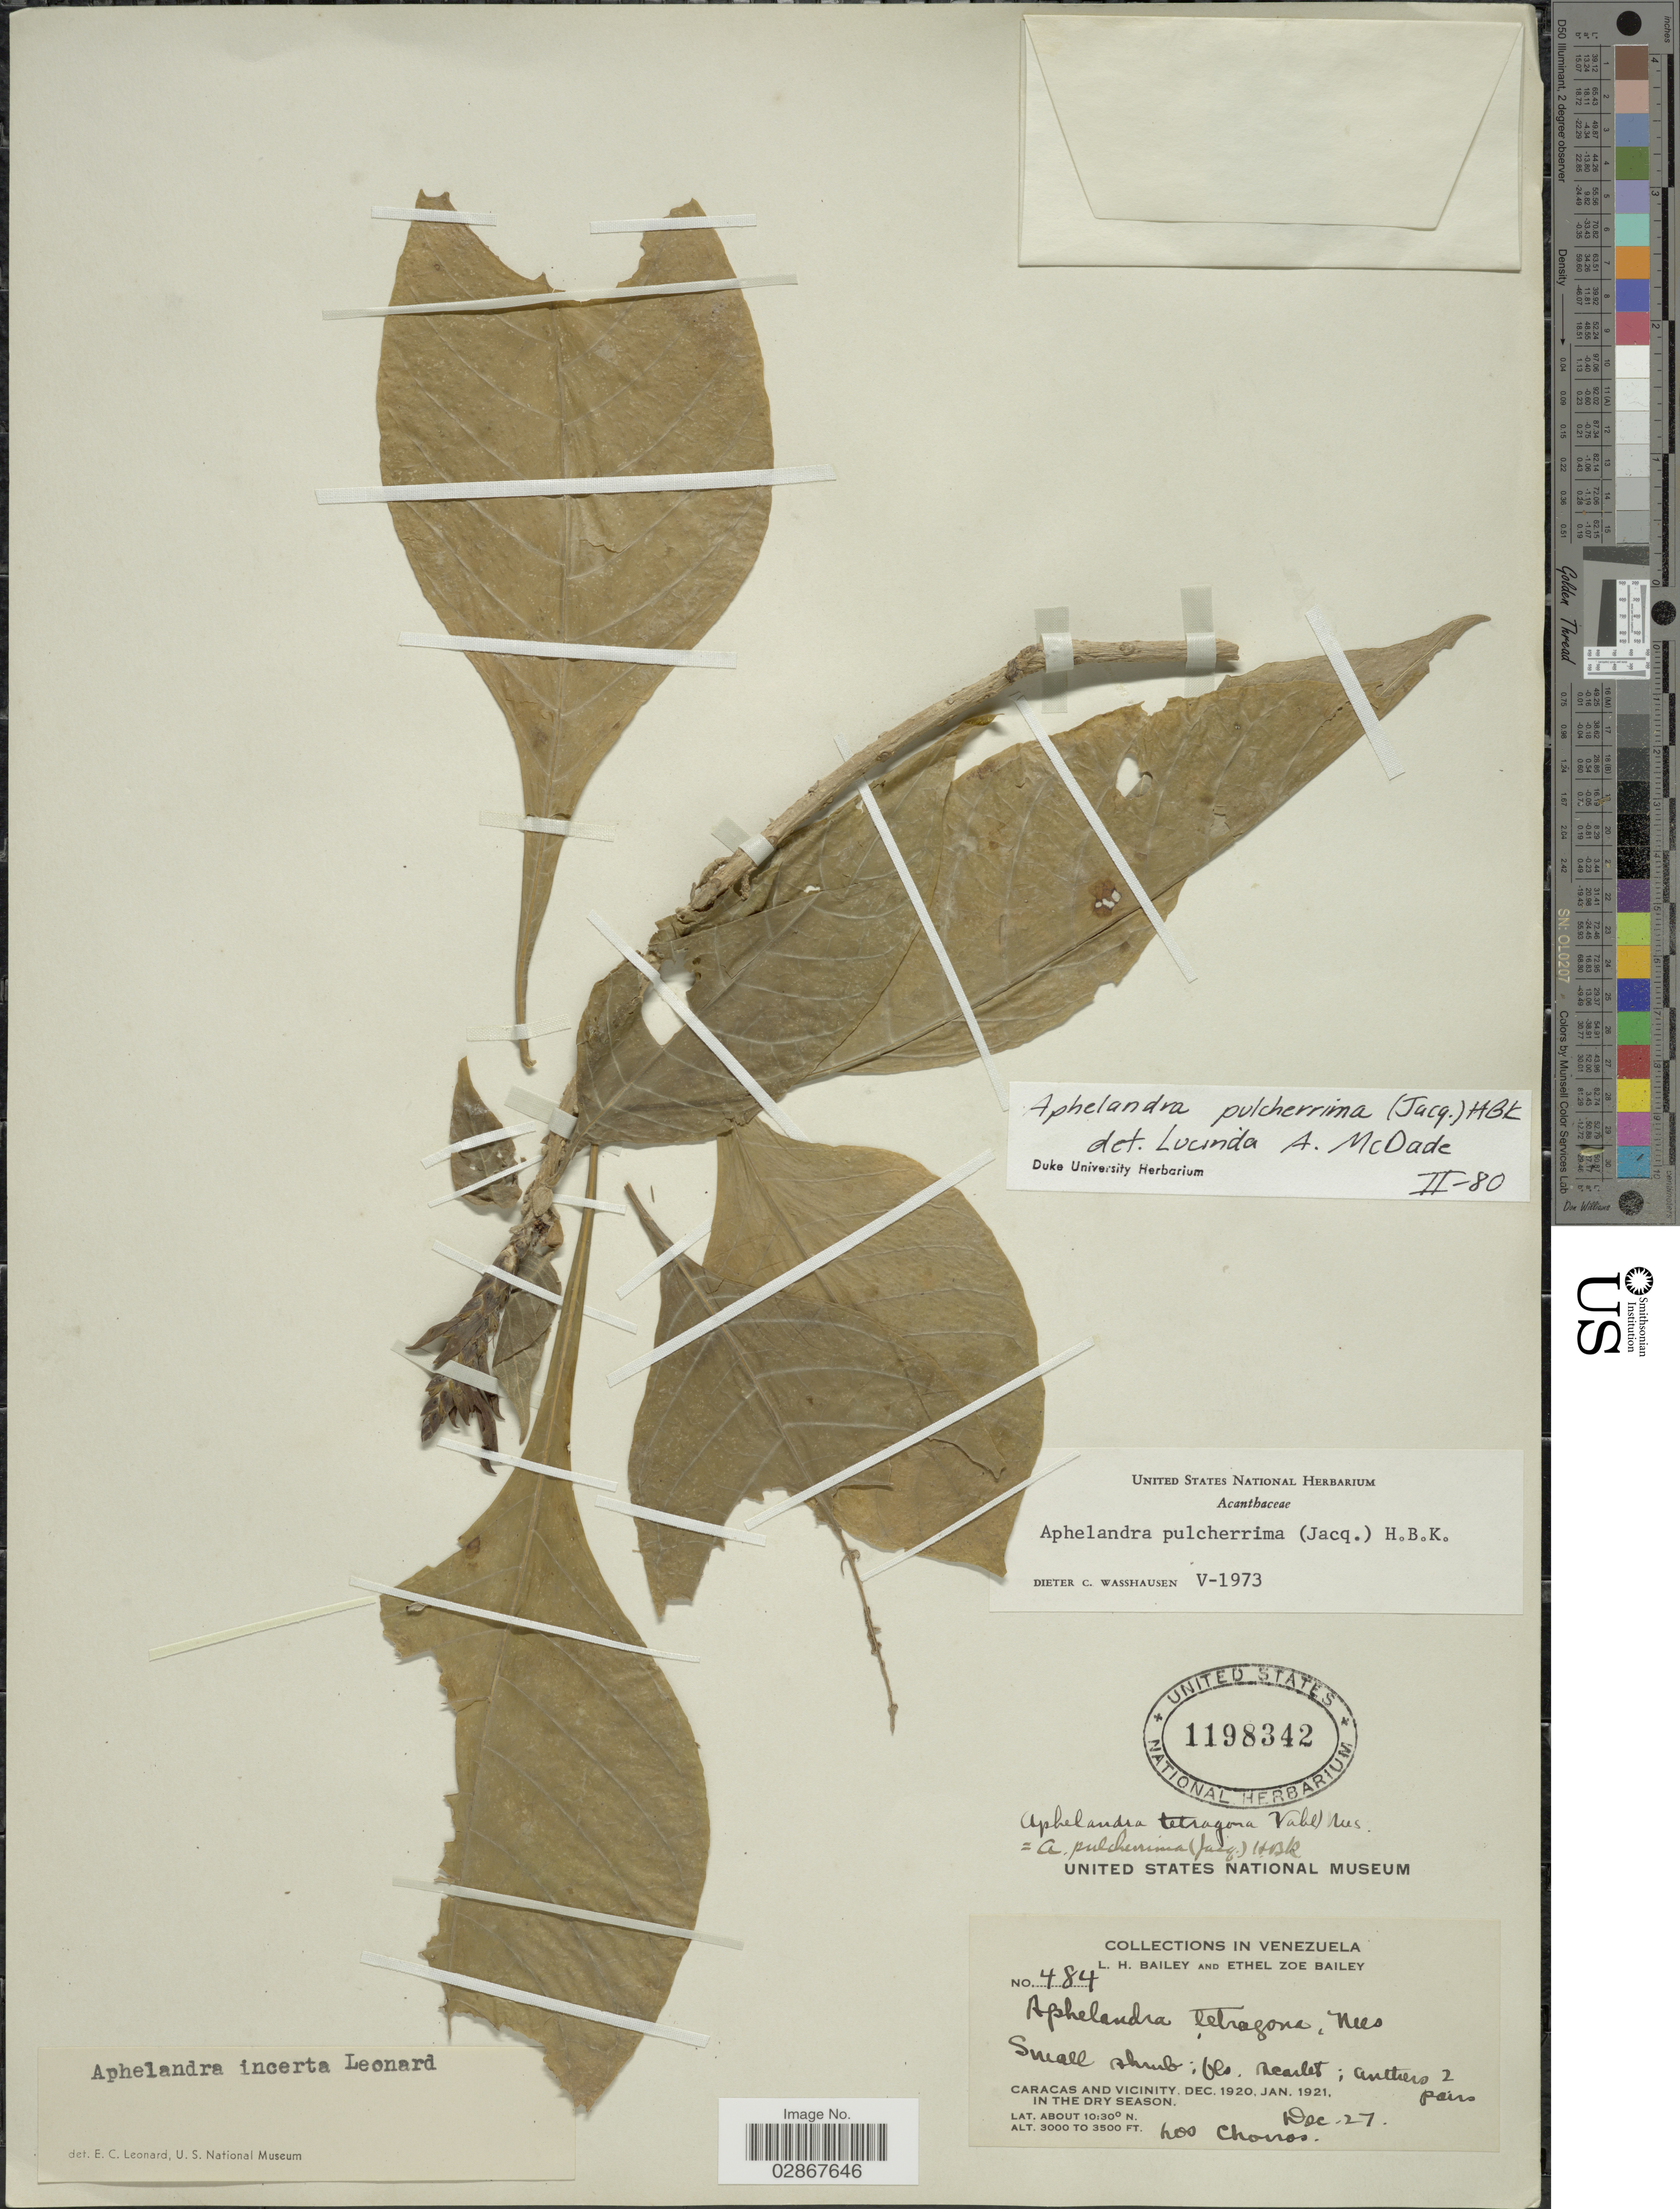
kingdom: Plantae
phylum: Tracheophyta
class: Magnoliopsida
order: Lamiales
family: Acanthaceae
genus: Aphelandra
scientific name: Aphelandra pulcherrima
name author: (Jacq.) Kunth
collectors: L. H. Bailey & E. Z. Bailey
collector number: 484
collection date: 1920-12-27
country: Venezuela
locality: Caracas and vicinity. Los Chorros.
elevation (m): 914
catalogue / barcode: US 1198342